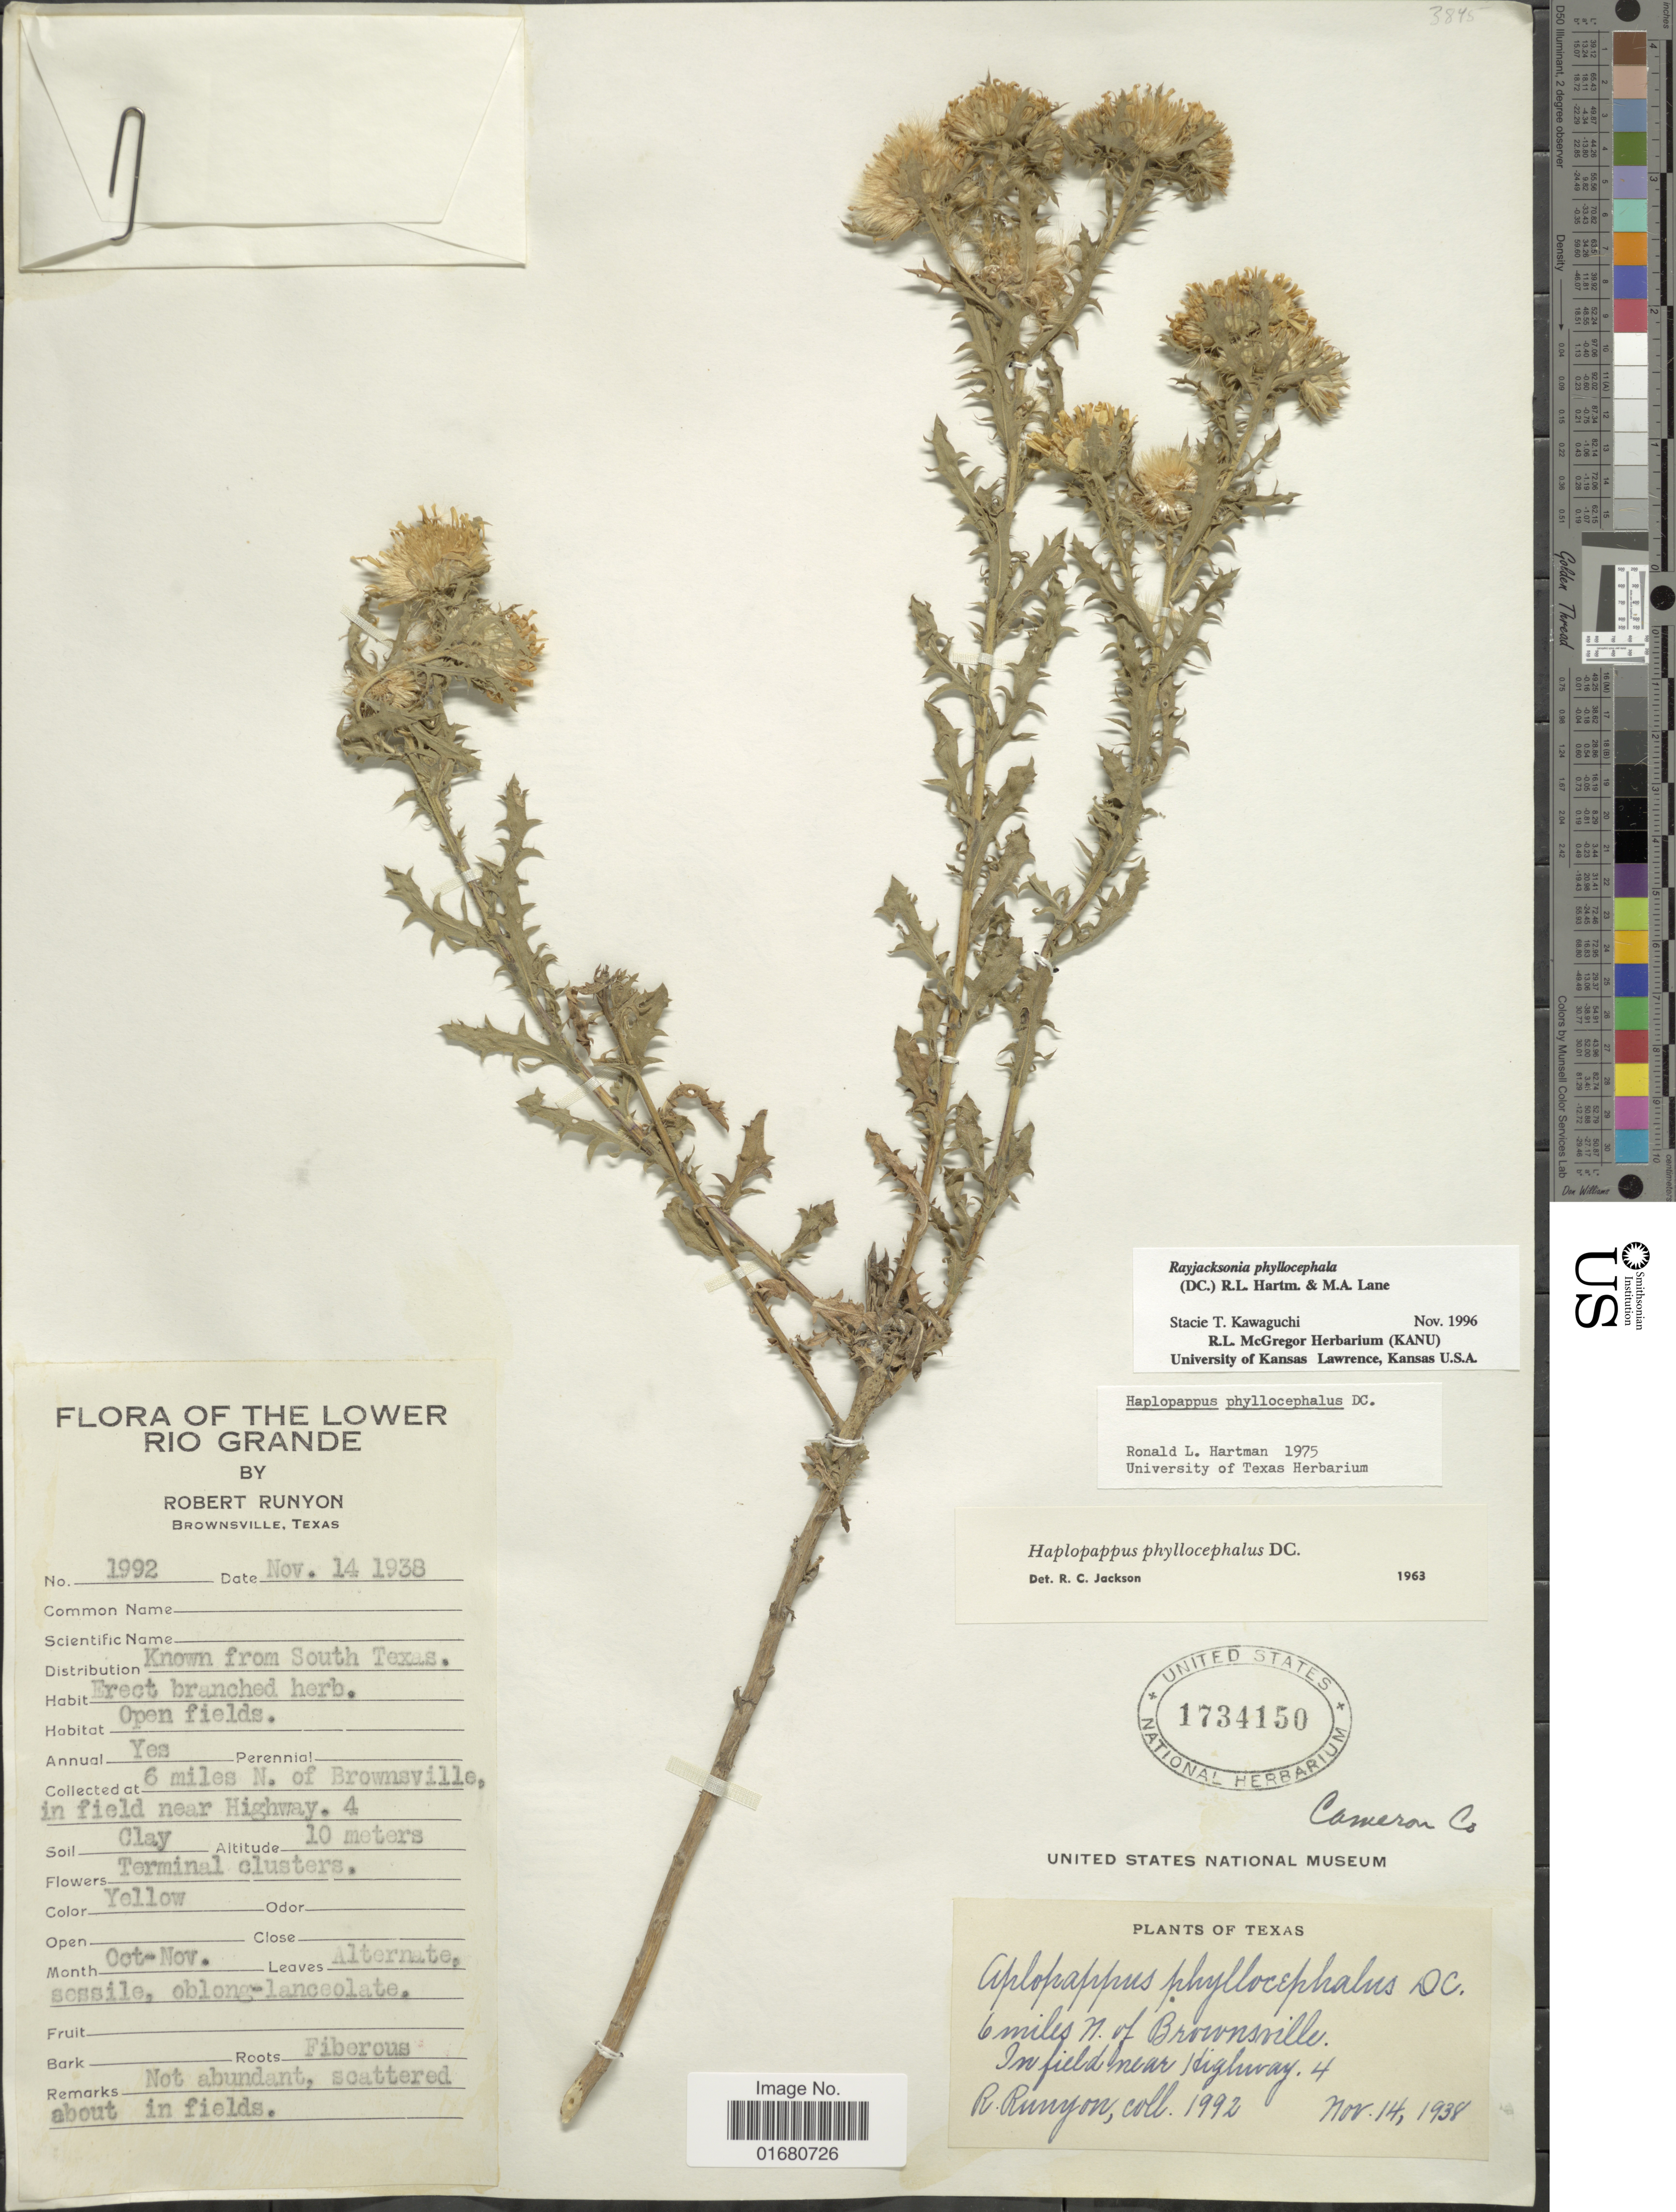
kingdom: Plantae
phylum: Tracheophyta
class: Magnoliopsida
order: Asterales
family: Asteraceae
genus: Rayjacksonia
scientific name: Rayjacksonia phyllocephala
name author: (DC.) R.L. Hartm. & M.A. Lane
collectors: R. Runyon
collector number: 1992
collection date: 1938-11-14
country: United States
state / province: Texas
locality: The Lower Rio Grande, 6 miles N of Brownsville, in field near Highway 4.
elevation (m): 10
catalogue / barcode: US 1734150